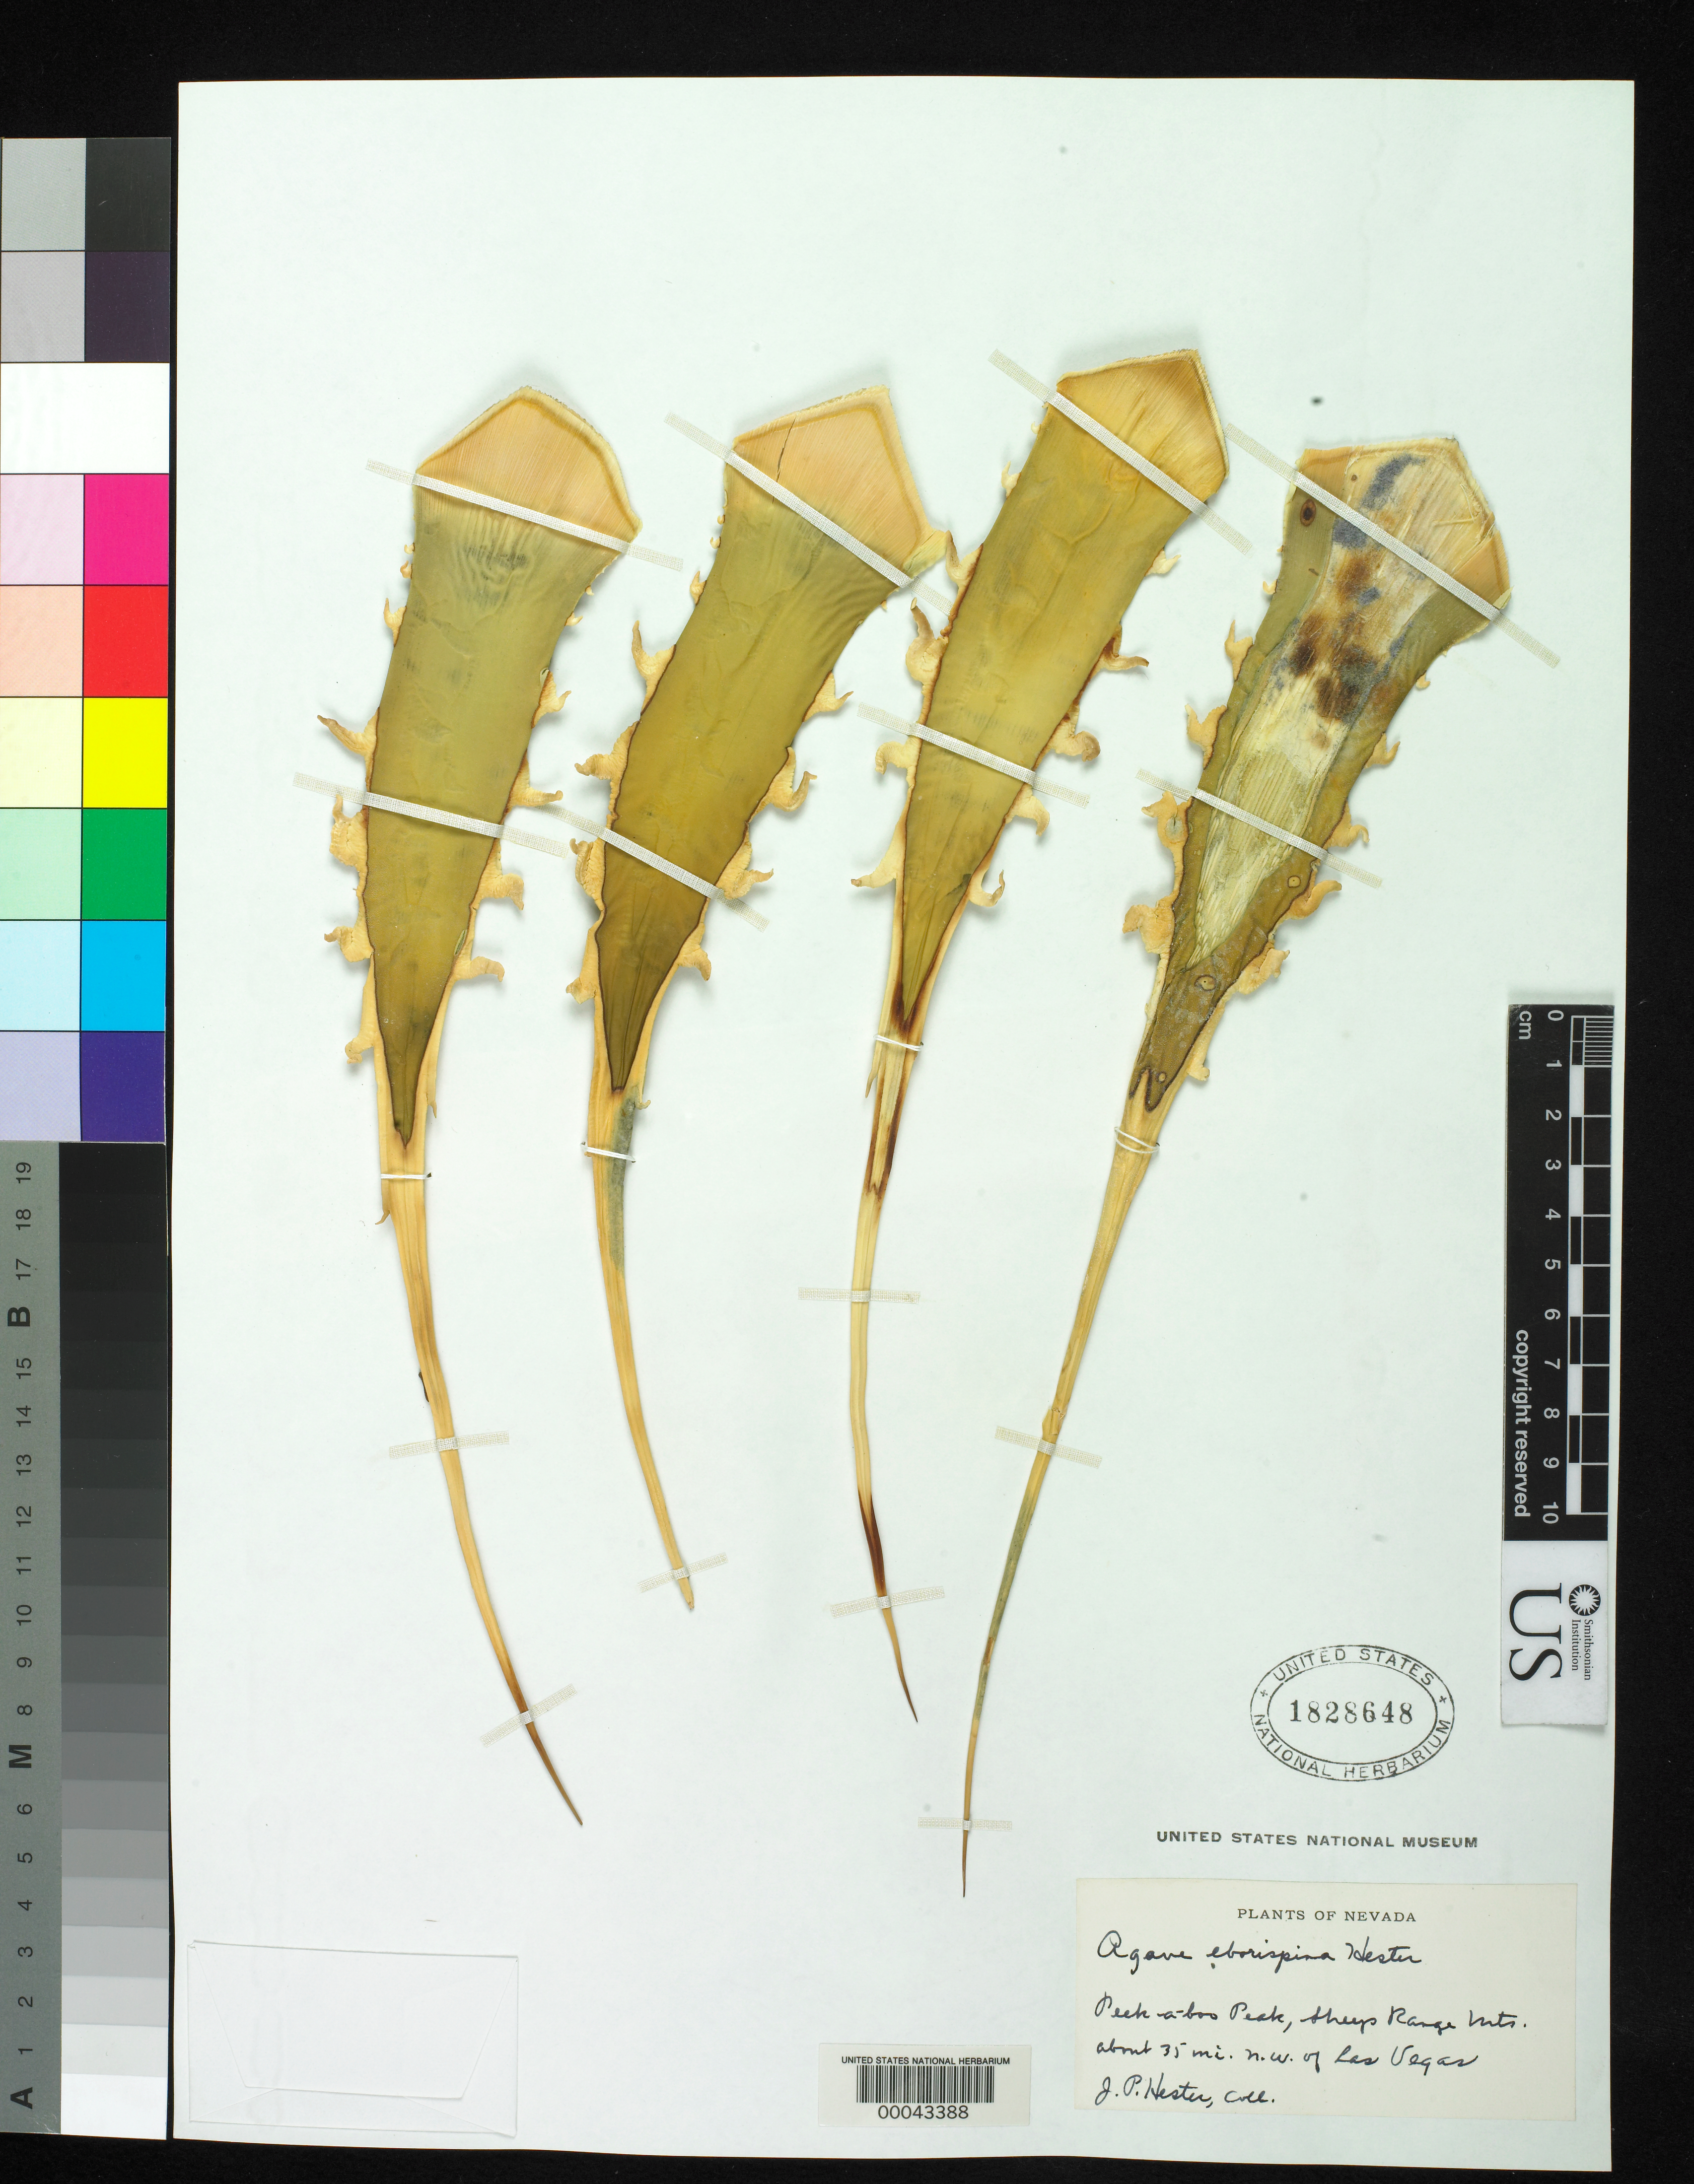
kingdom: Plantae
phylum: Tracheophyta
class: Liliopsida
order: Asparagales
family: Asparagaceae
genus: Agave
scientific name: Agave utahensis var. eborispina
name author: (Hester) Breitung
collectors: J. P. Hester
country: United States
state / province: Nevada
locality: Peek-a-boo peak, sheep range mts., about 35 mi nw of las vegas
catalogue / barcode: US 1828648